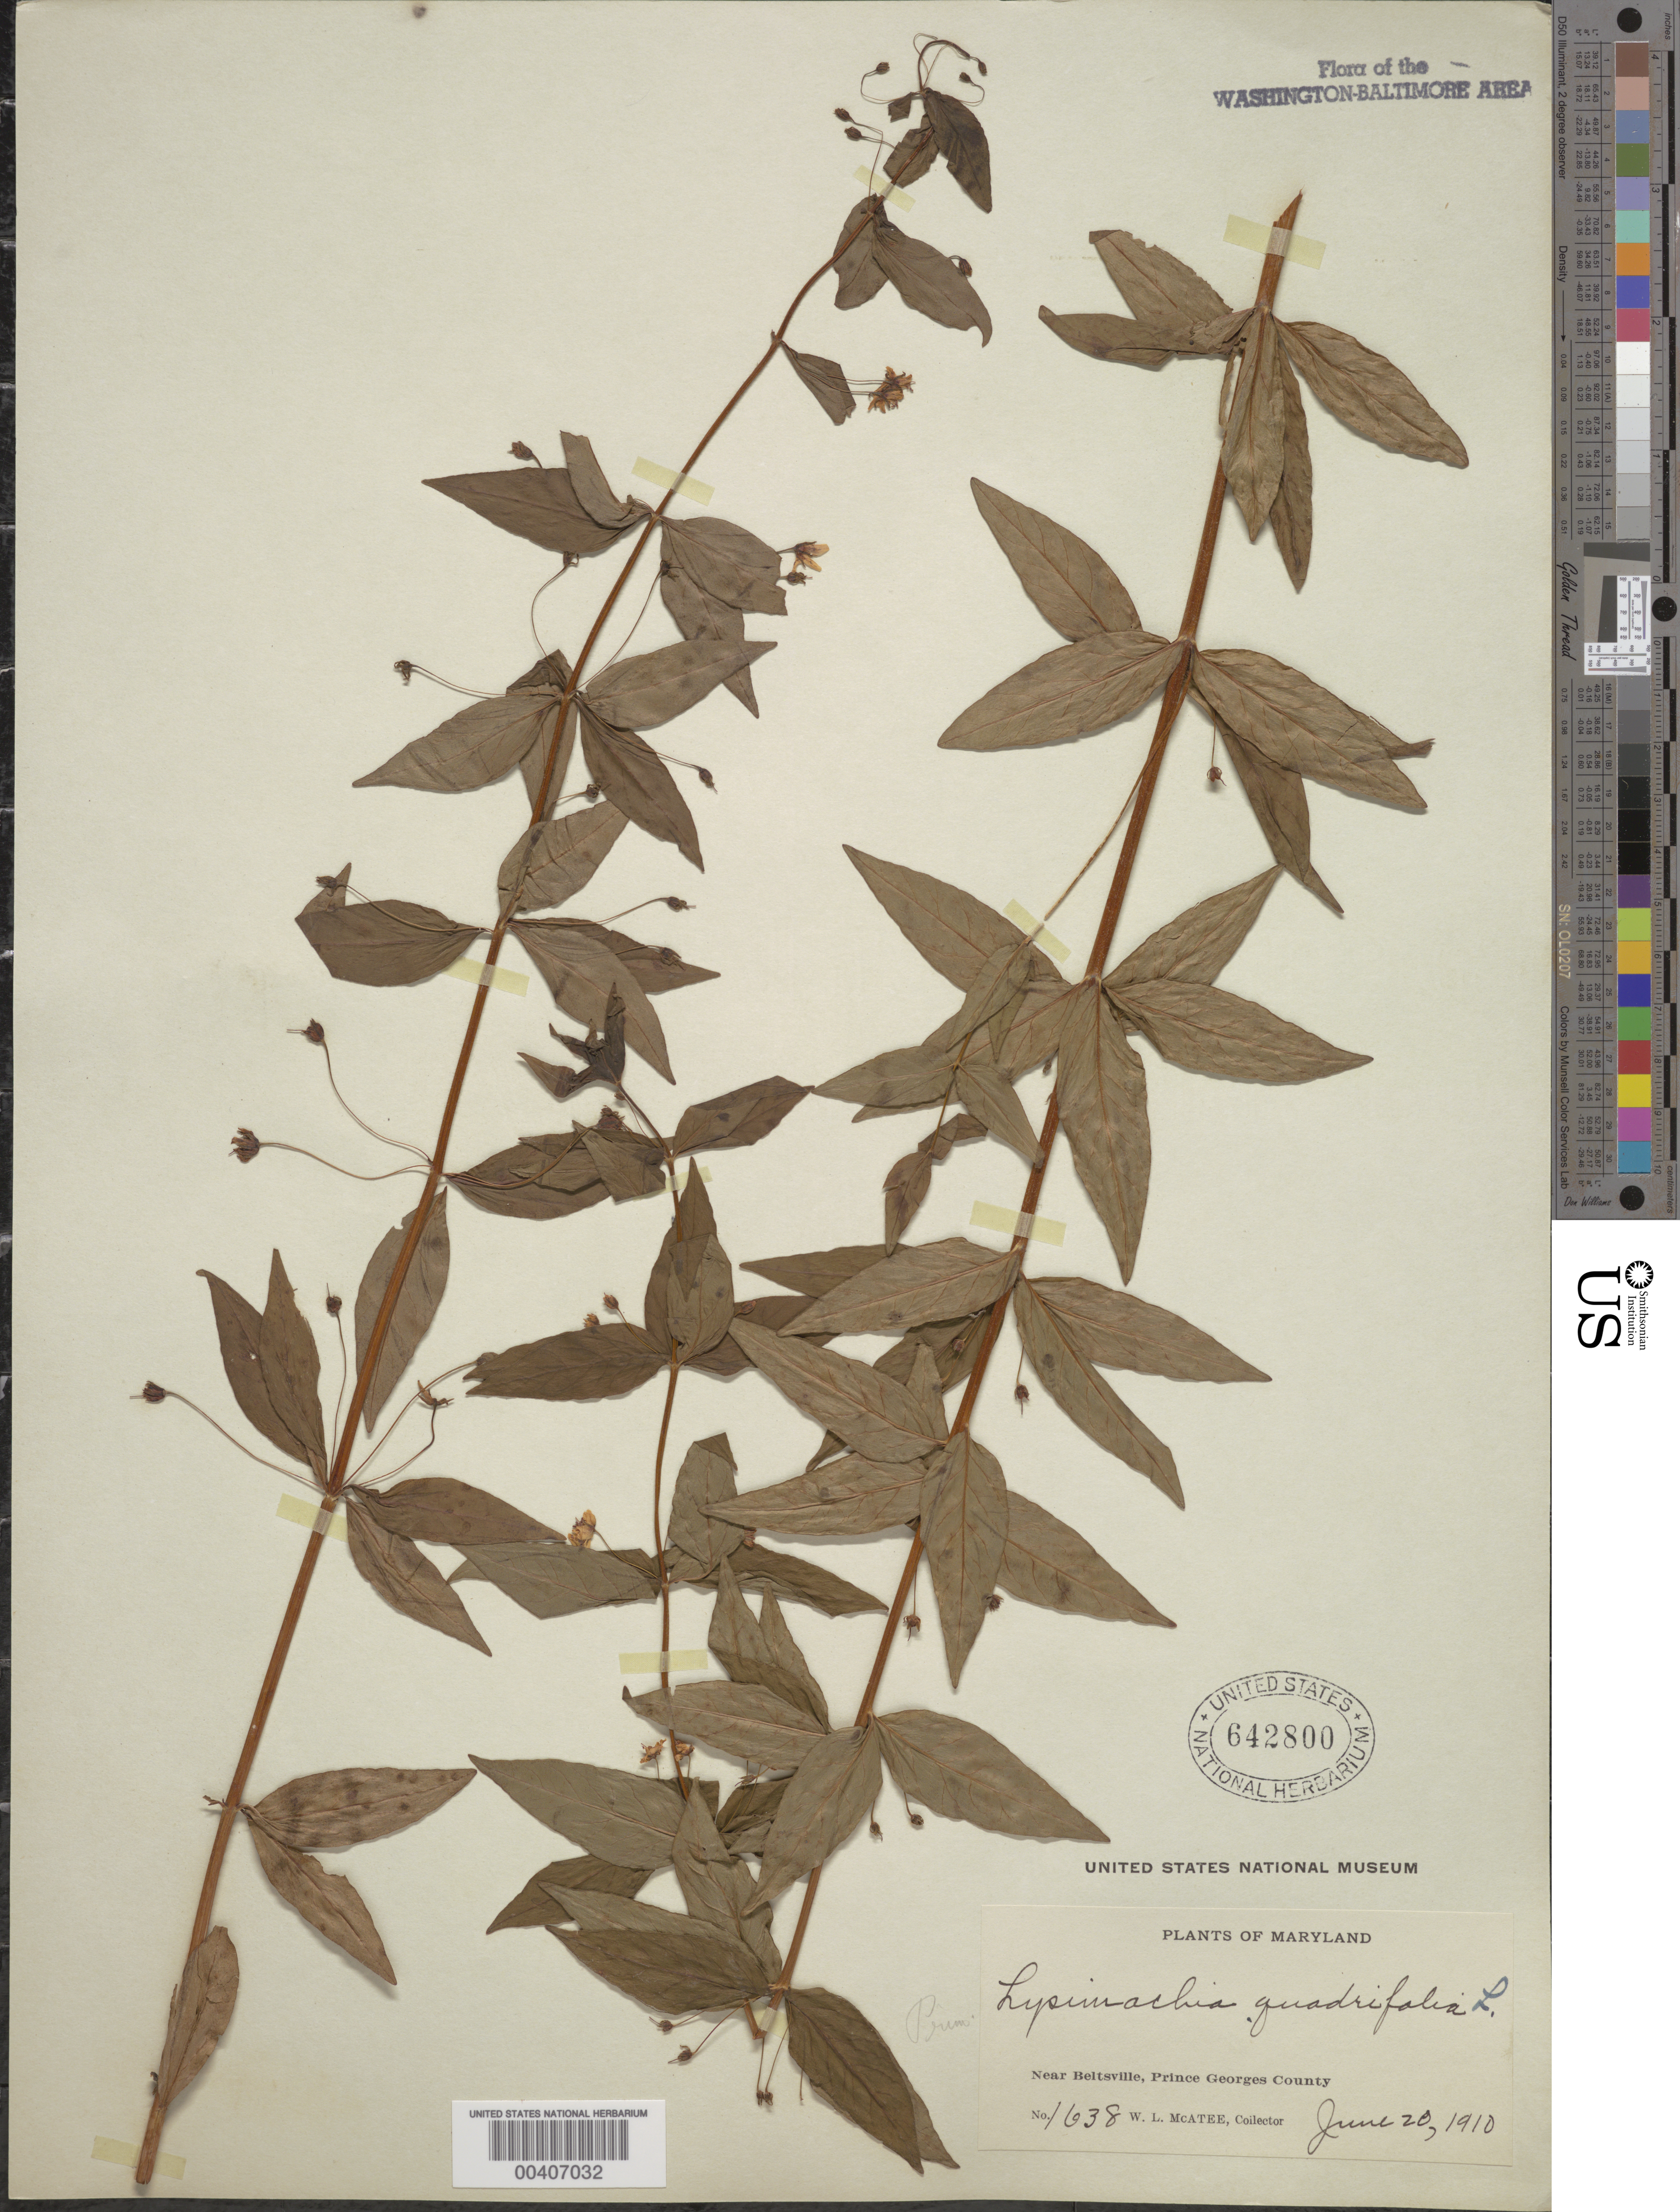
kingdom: Plantae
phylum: Tracheophyta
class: Magnoliopsida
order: Ericales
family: Primulaceae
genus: Lysimachia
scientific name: Lysimachia quadrifolia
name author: L.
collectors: W. McAtee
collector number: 1638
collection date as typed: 20 Jun 1910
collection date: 1910-06-20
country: United States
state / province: Maryland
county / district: Prince George's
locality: Beltsville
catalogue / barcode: US 642800